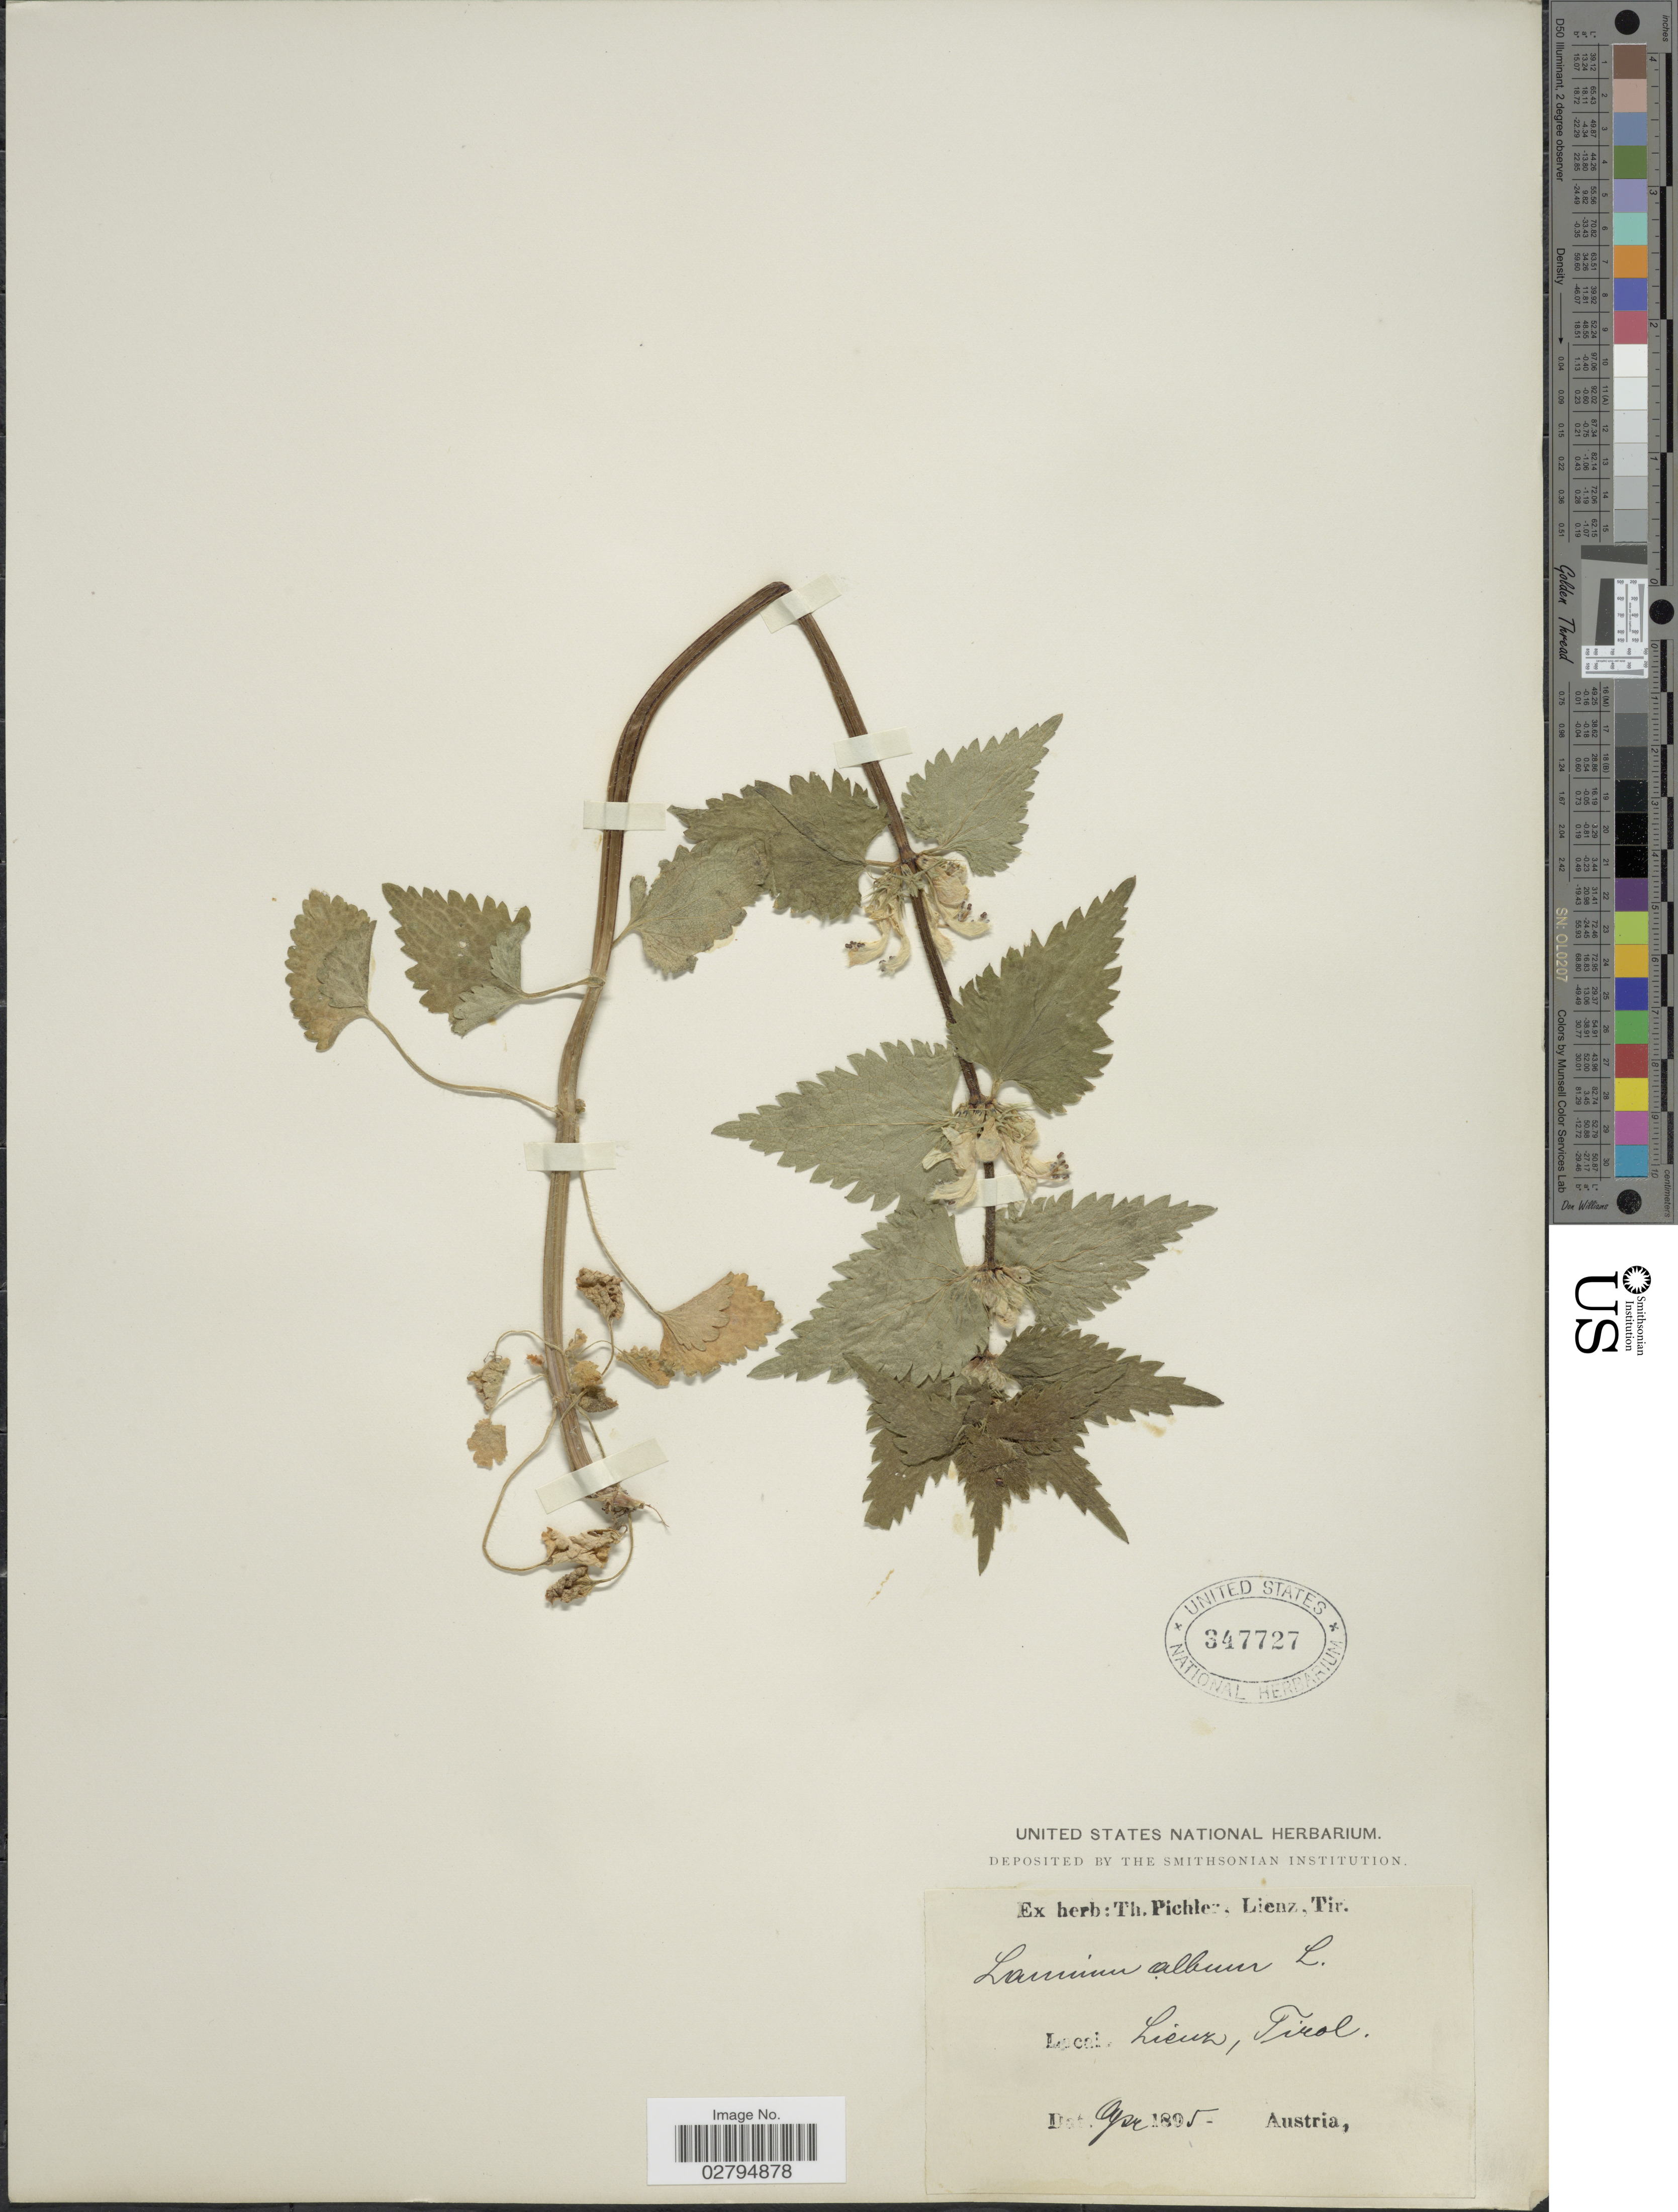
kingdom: Plantae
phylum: Tracheophyta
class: Magnoliopsida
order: Lamiales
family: Lamiaceae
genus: Lamium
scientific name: Lamium album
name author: L.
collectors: ex herb. T. Pichler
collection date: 1895-04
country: Austria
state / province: Tirol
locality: Lienz.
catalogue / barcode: US 347727